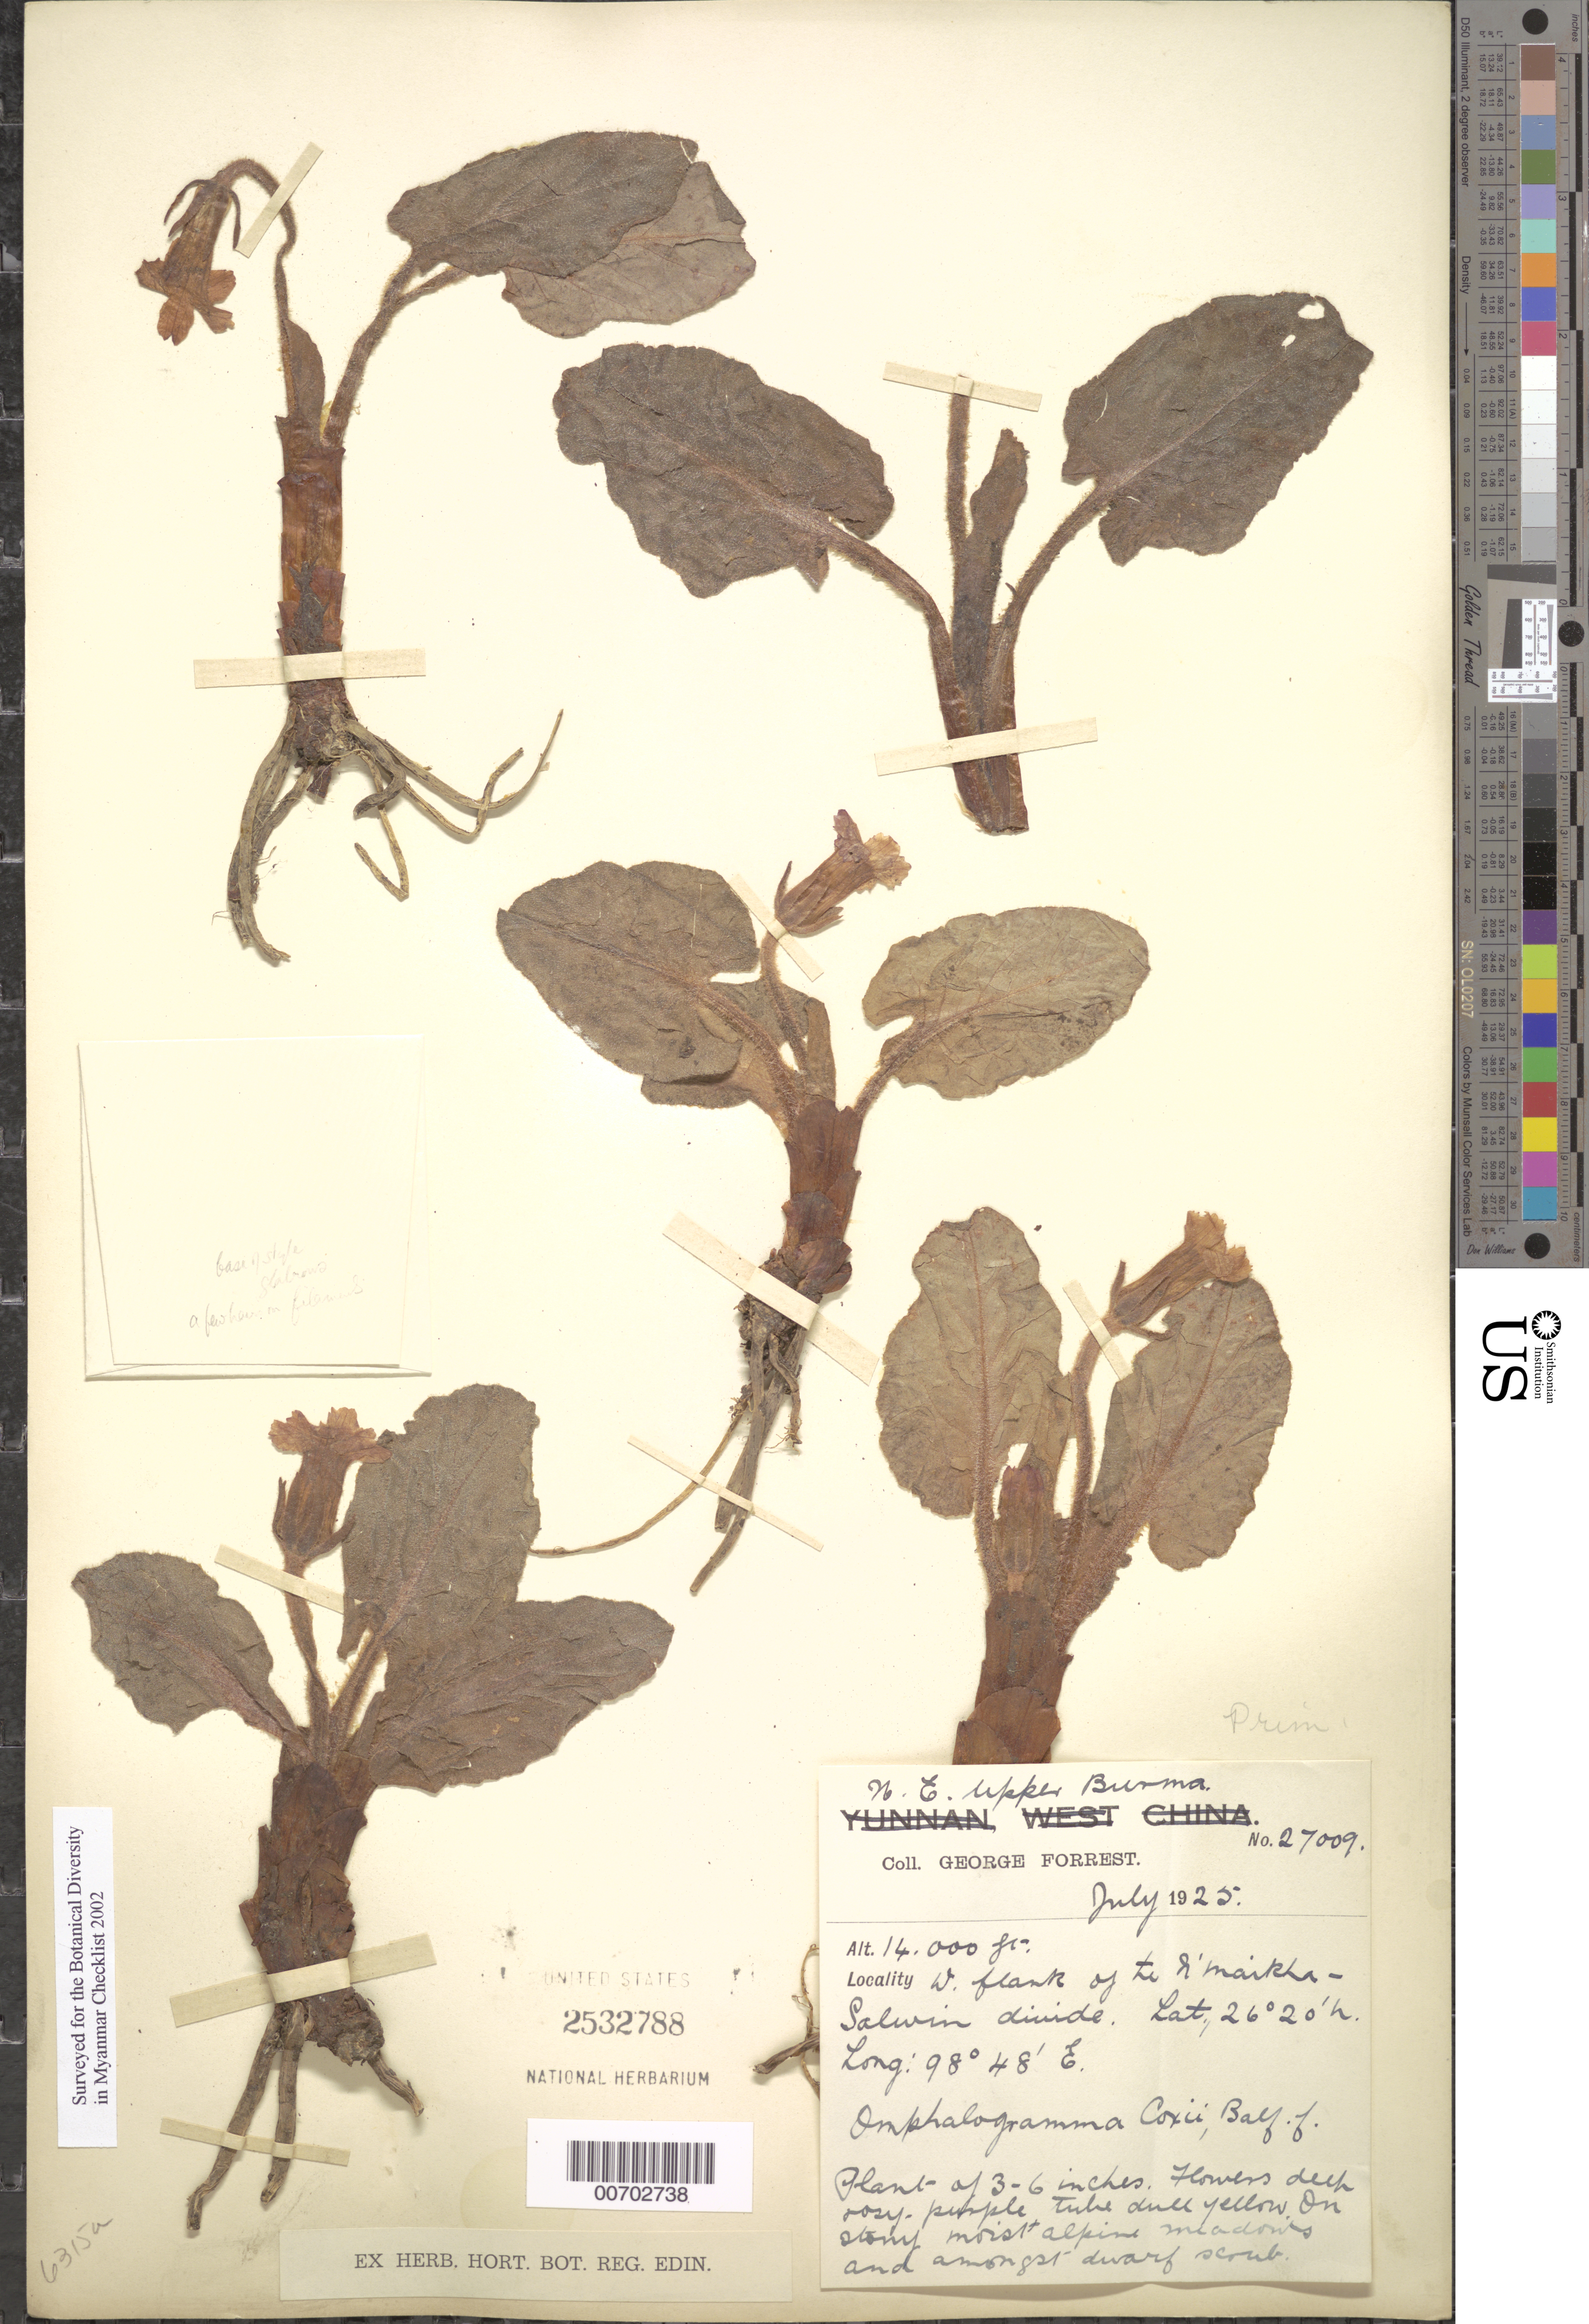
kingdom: Plantae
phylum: Tracheophyta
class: Magnoliopsida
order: Ericales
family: Primulaceae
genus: Omphalogramma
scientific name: Omphalogramma coxii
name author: Balf. f.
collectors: G. Forrest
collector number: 27009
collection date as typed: Jul 1925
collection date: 1925-07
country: Myanmar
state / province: Kachin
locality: N'Maikha-Salwin Divide, W flank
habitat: Stony moist alpine meadows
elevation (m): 4267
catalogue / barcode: US 2532788